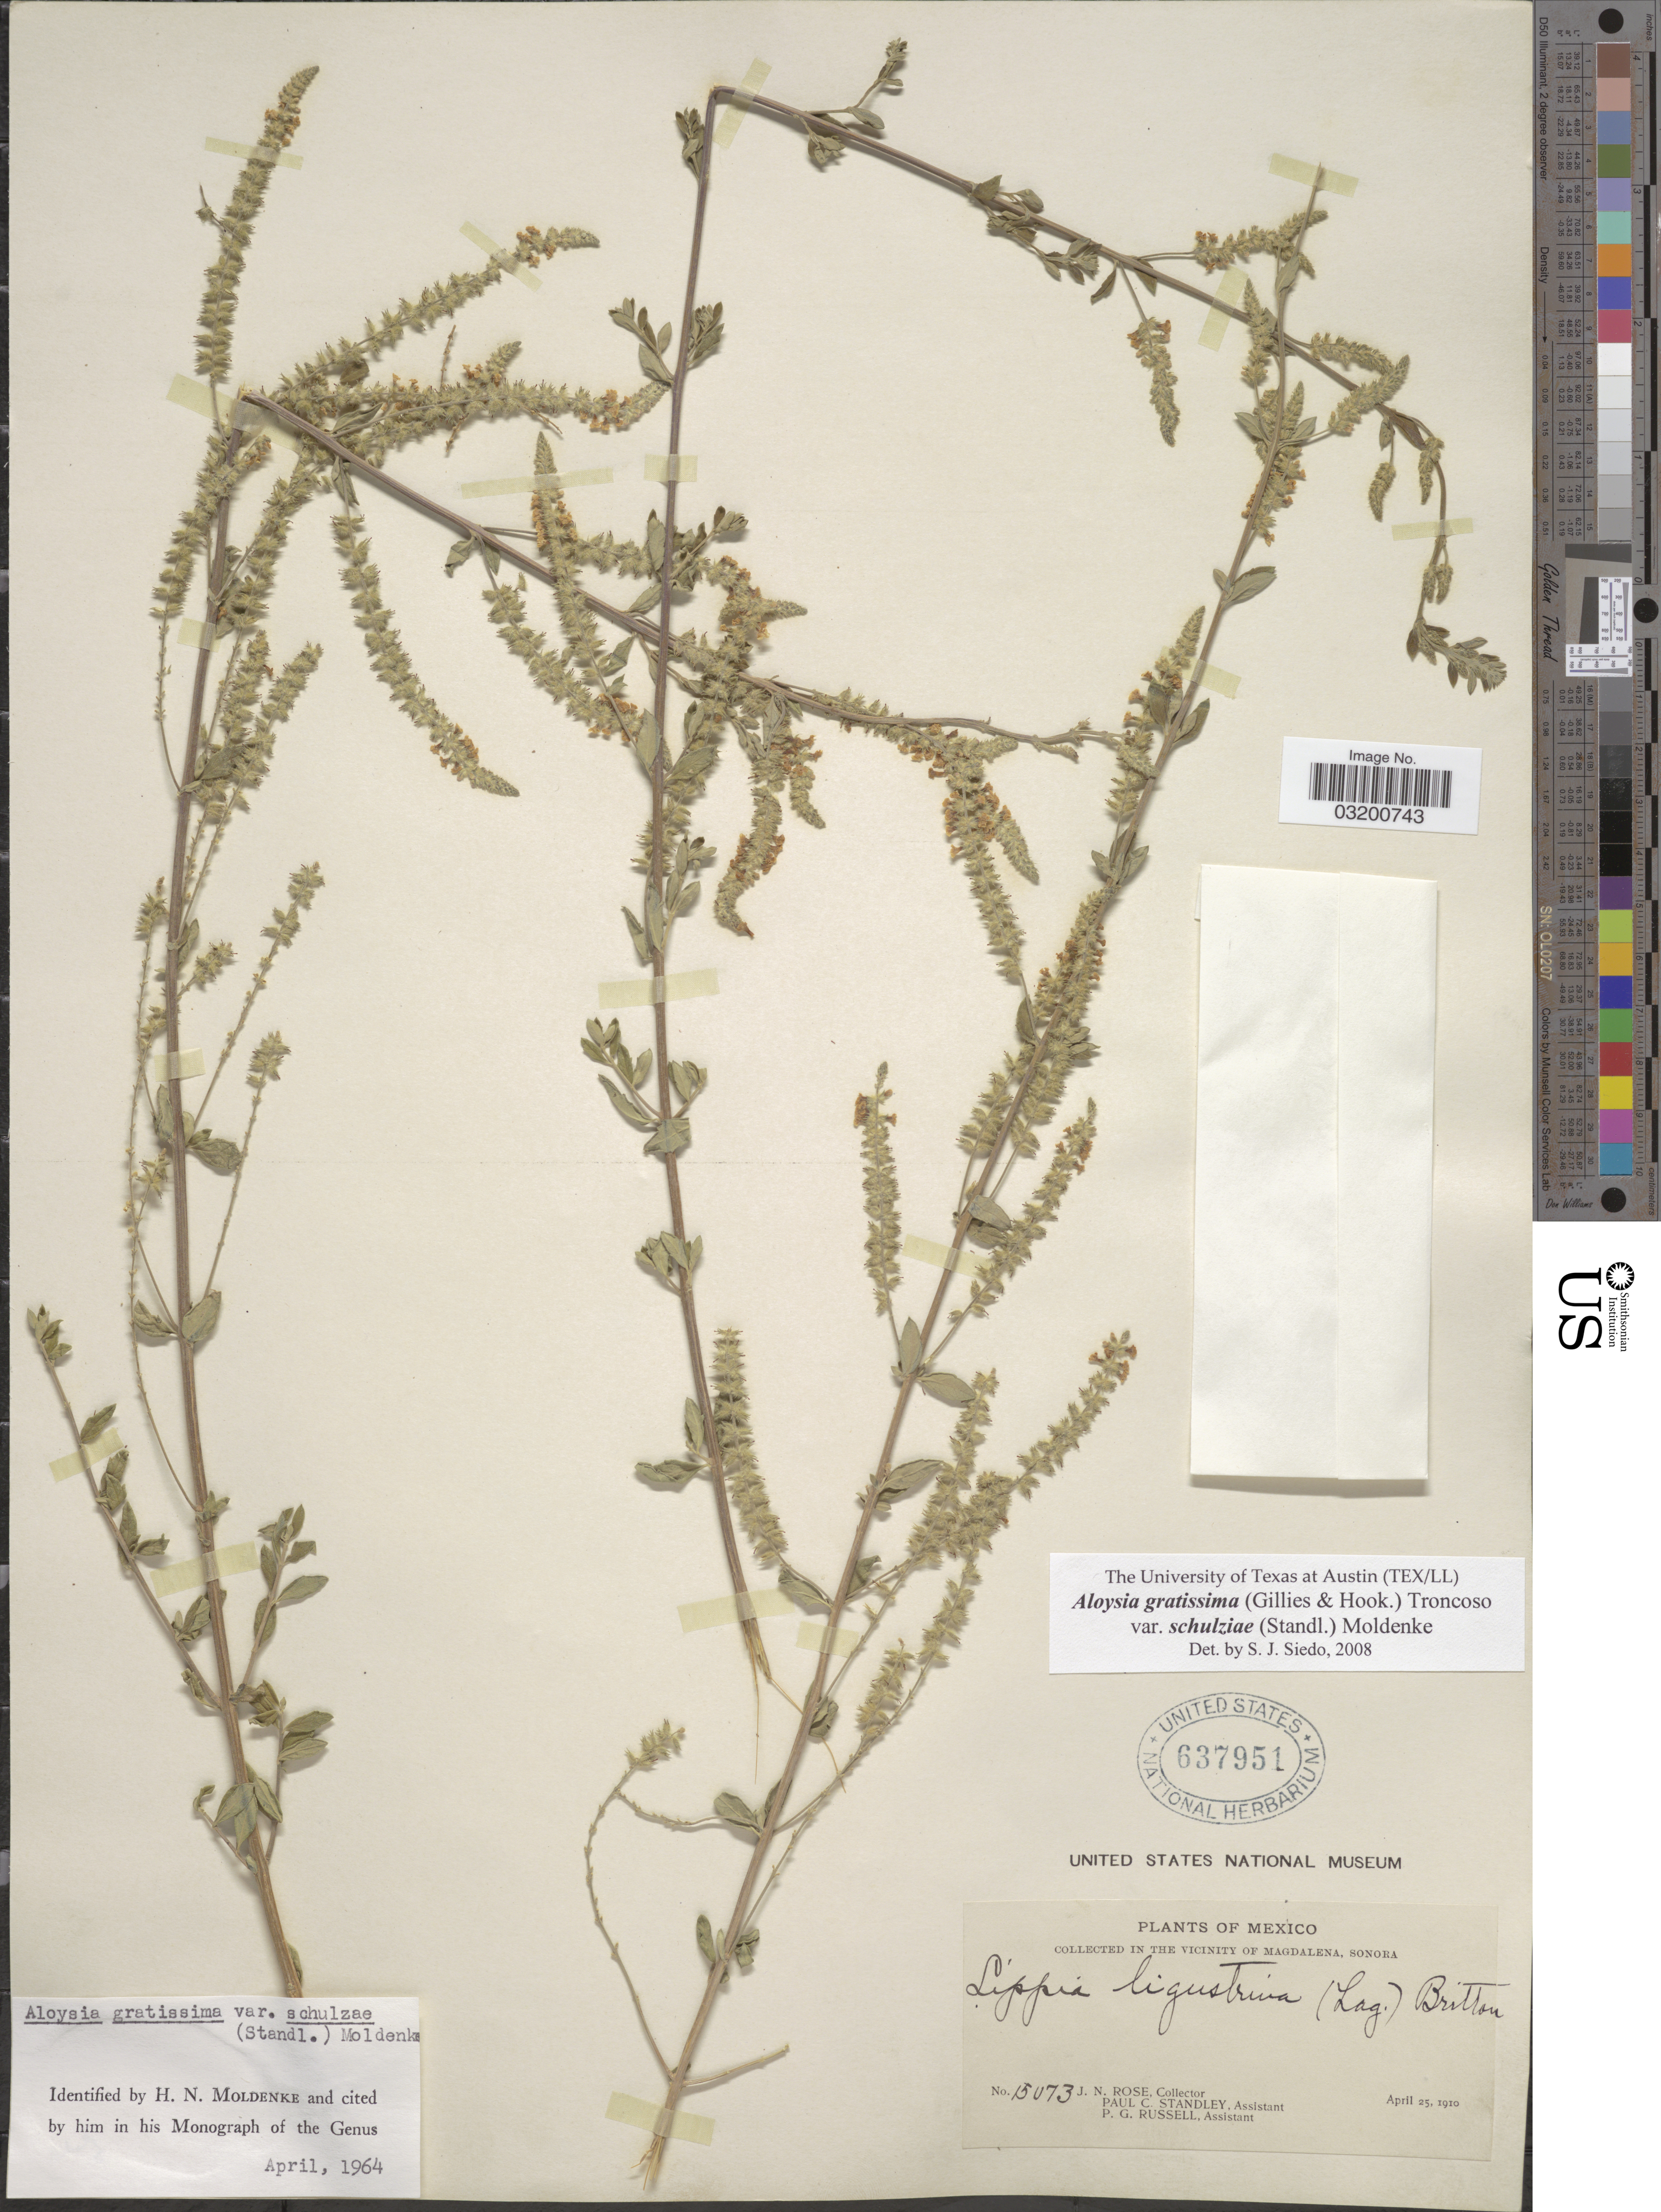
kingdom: Plantae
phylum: Tracheophyta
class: Magnoliopsida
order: Lamiales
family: Verbenaceae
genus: Aloysia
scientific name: Aloysia gratissima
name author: (Gillies & Hook.) Tronc.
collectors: J. N. Rose, P. C. Standley & P. G. Russell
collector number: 15073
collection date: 1910-04-25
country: Mexico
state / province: Sonora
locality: In the vicinity of Magdalena.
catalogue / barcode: US 637951